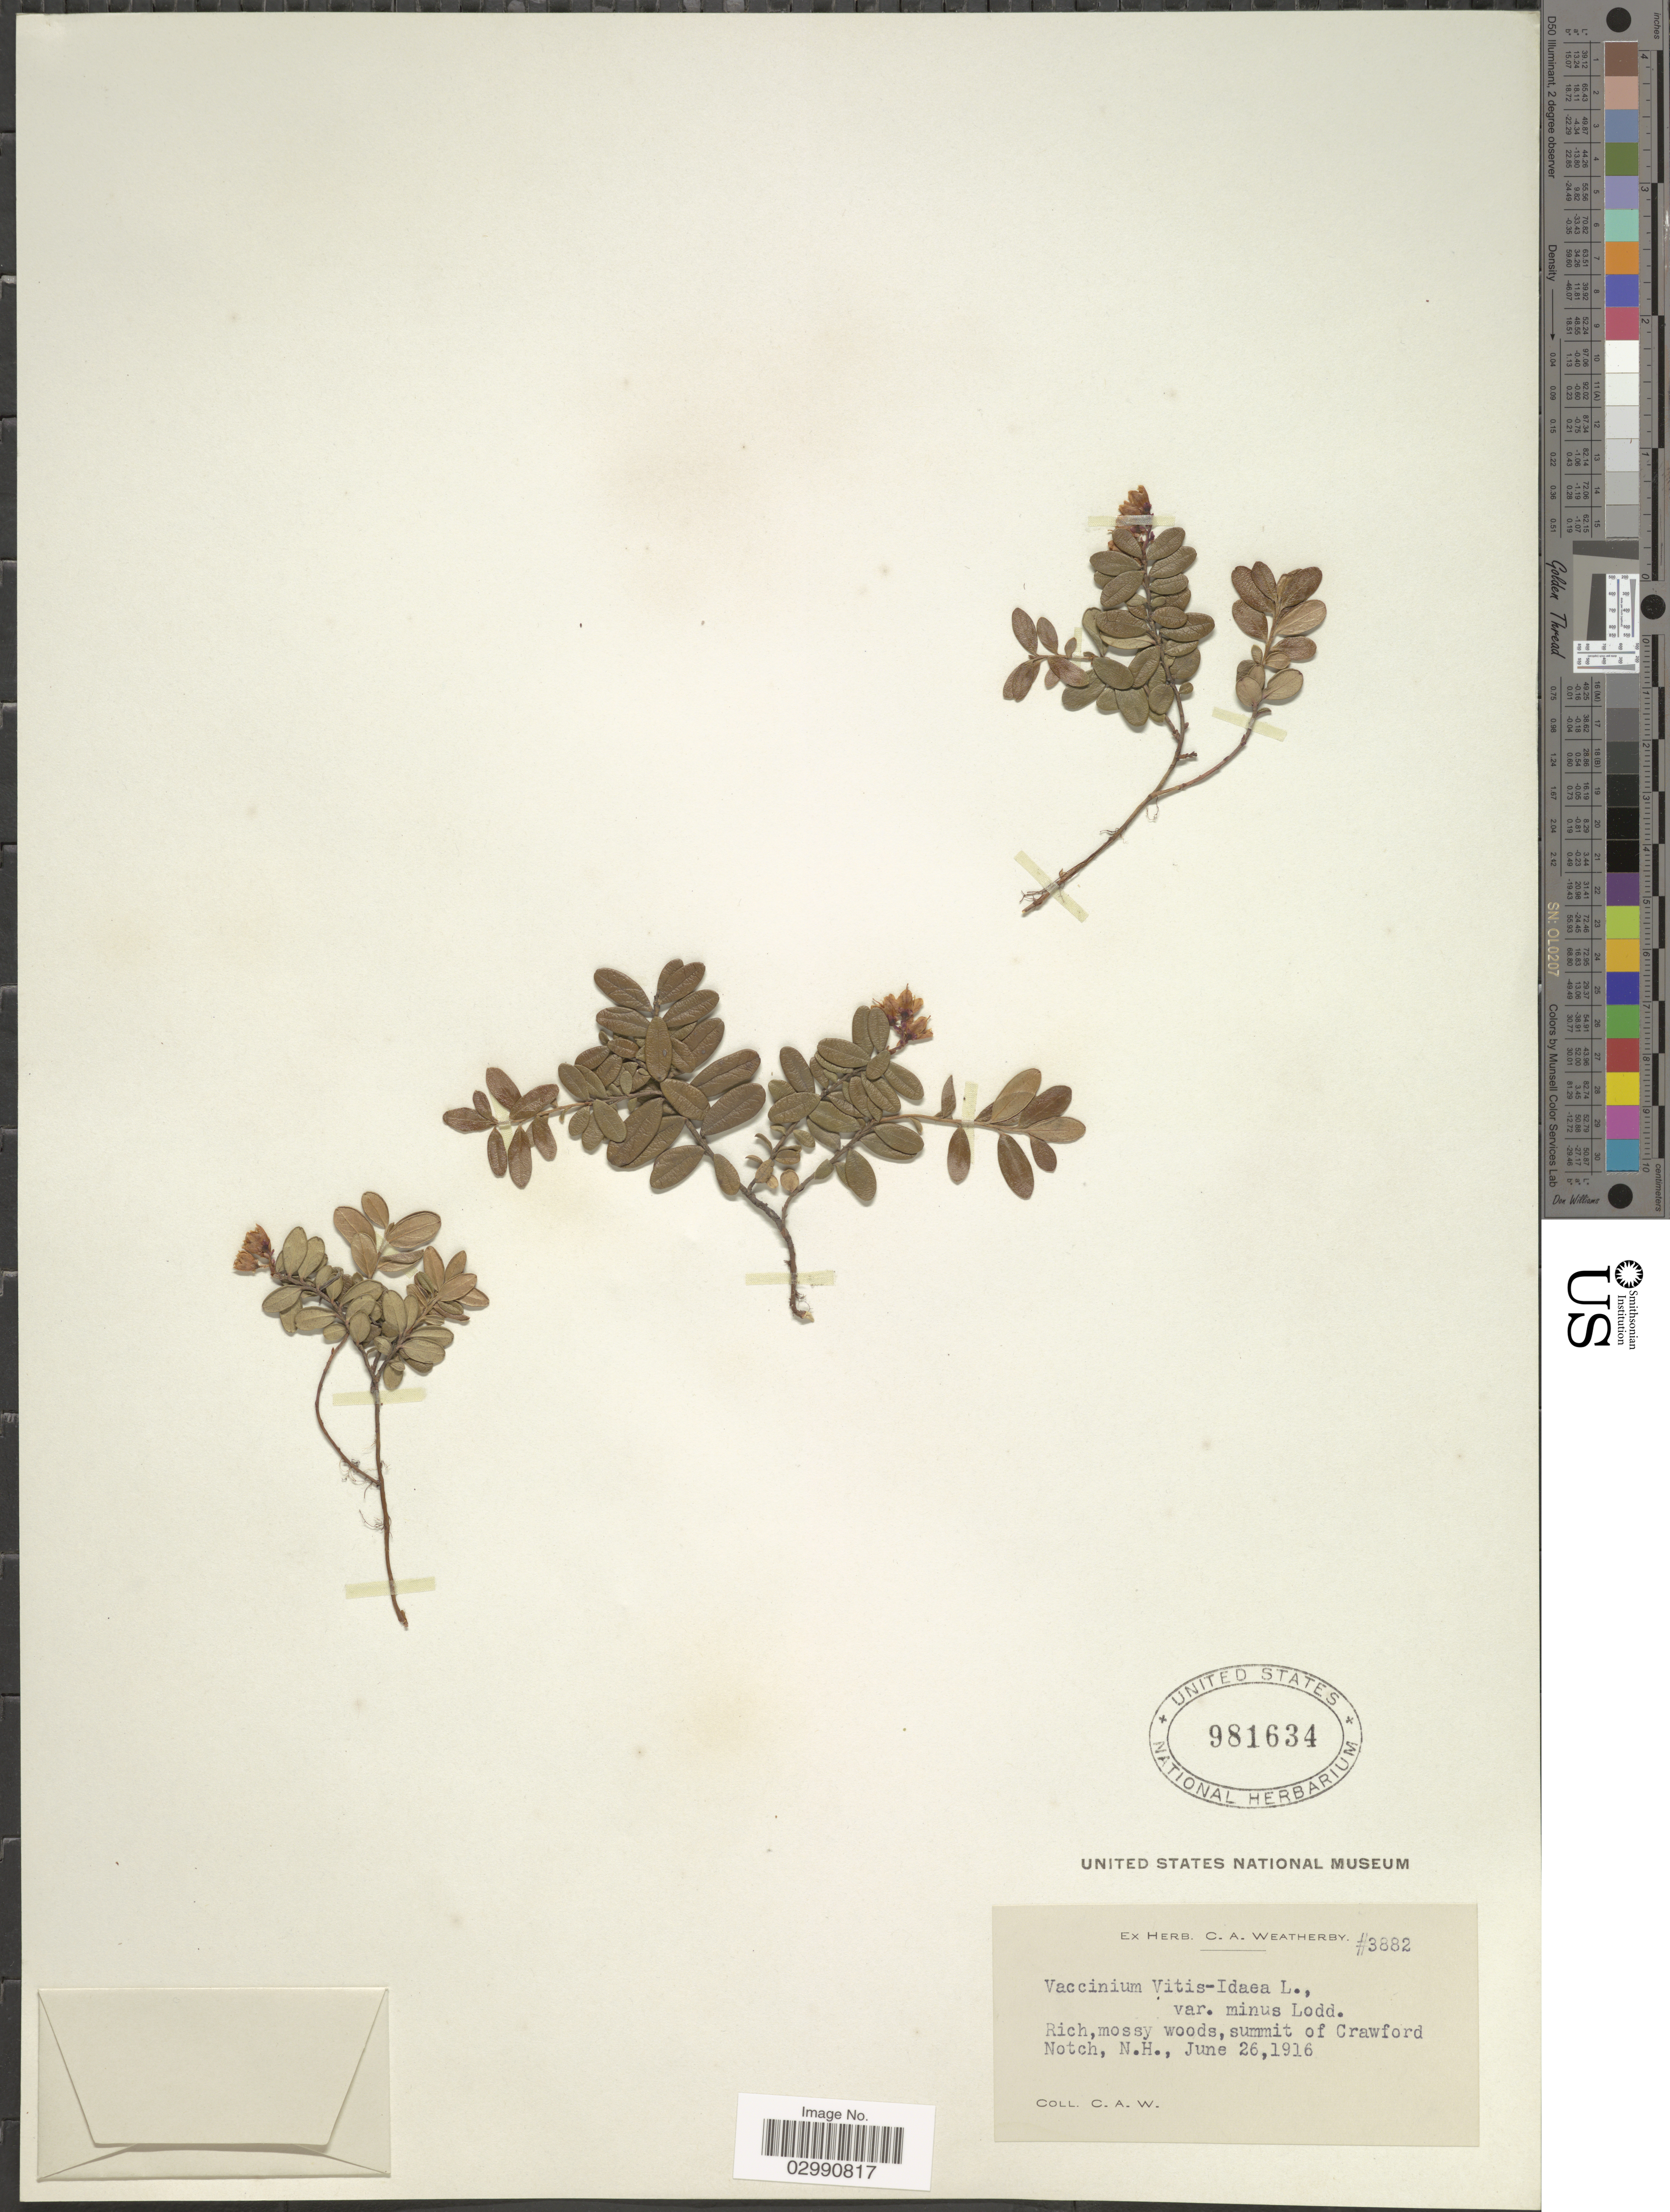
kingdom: Plantae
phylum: Tracheophyta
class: Magnoliopsida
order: Ericales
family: Ericaceae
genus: Vaccinium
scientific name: Vaccinium vitis-idaea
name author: L.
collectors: C. A. Weatherby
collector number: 3882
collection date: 1916-06-26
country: United States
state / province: New Hampshire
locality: Summit of Crawford Notch.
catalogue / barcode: US 981634